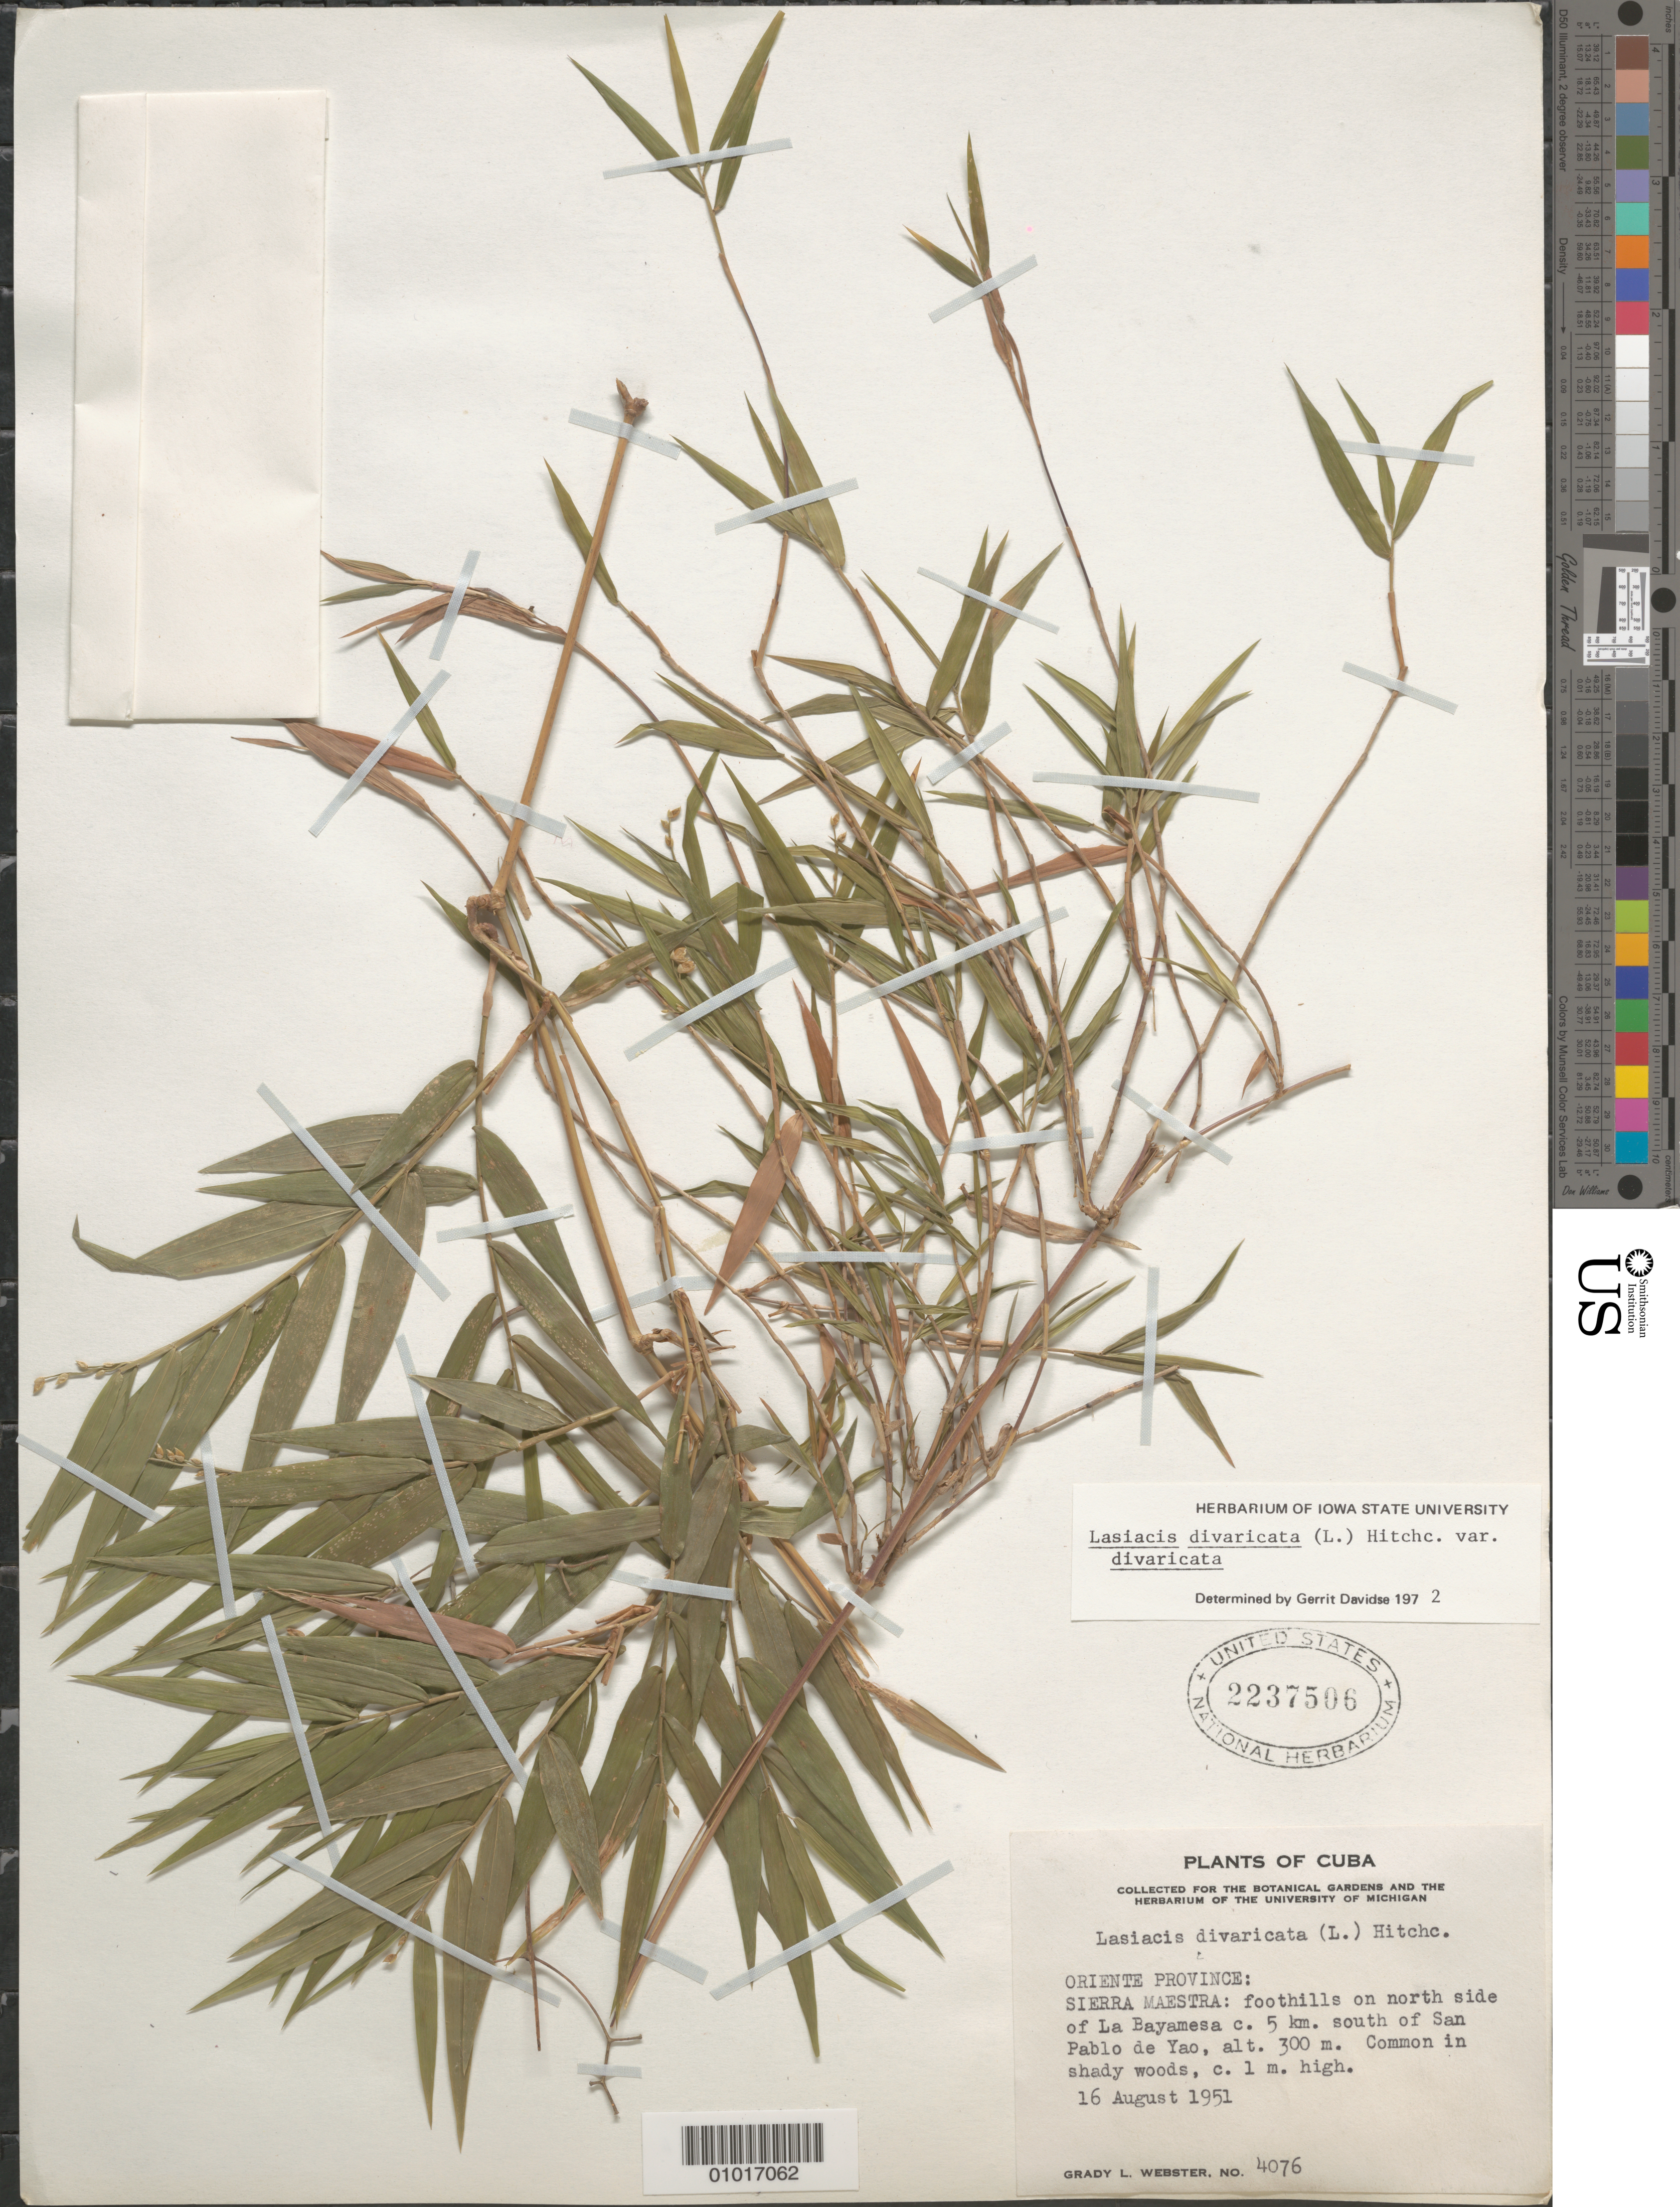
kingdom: Plantae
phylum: Tracheophyta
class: Liliopsida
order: Poales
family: Poaceae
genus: Lasiacis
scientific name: Lasiacis divaricata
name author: (L.) Hitchc.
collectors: G. L. Webster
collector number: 4076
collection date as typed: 16 Aug 1951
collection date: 1951-08-16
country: Cuba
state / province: Oriente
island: Cuba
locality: Oriente Province; Sierra maestra: foothills on north side of La Bayamesa 5 Km south of San Pablo de Yao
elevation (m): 300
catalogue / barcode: US 2237506